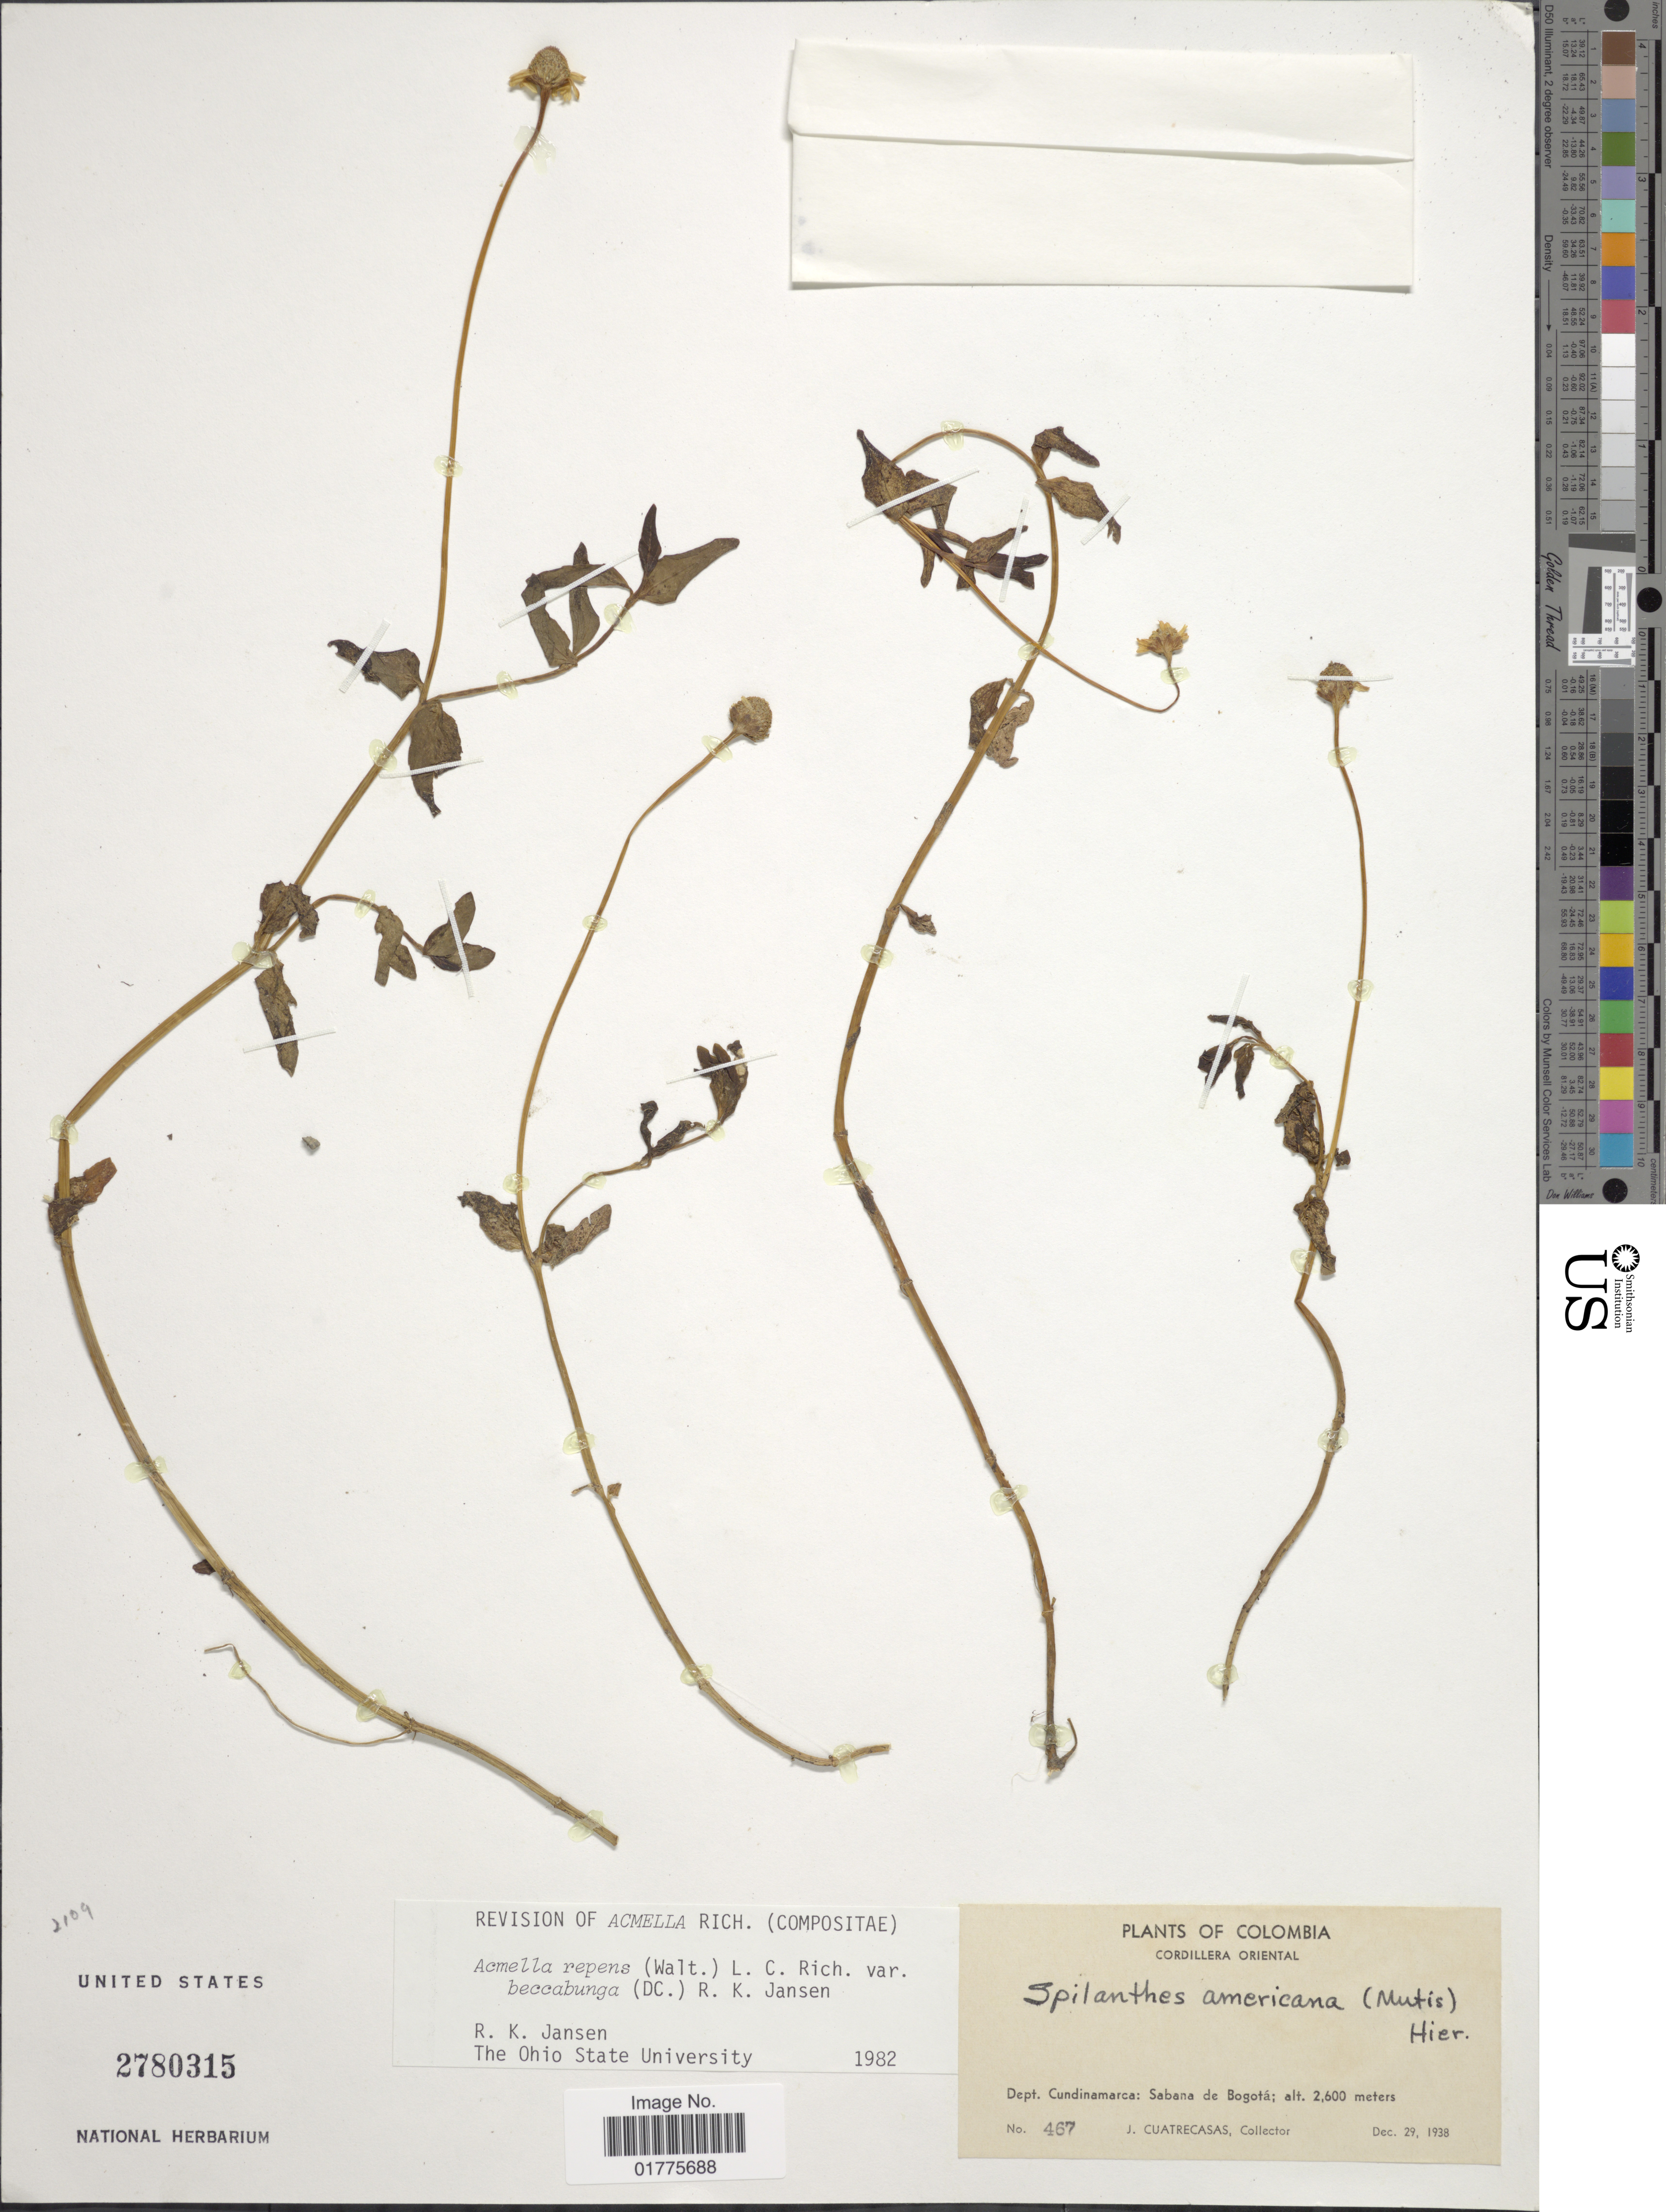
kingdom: Plantae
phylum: Tracheophyta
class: Magnoliopsida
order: Asterales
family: Asteraceae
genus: Acmella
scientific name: Acmella repens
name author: (Walter) Rich.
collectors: J. Cuatrecasas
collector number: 467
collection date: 1938-12-29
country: Colombia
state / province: Cundinamarca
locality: Cordillera Oriental, Sabana de Bogotá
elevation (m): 2600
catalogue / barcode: US 2780315